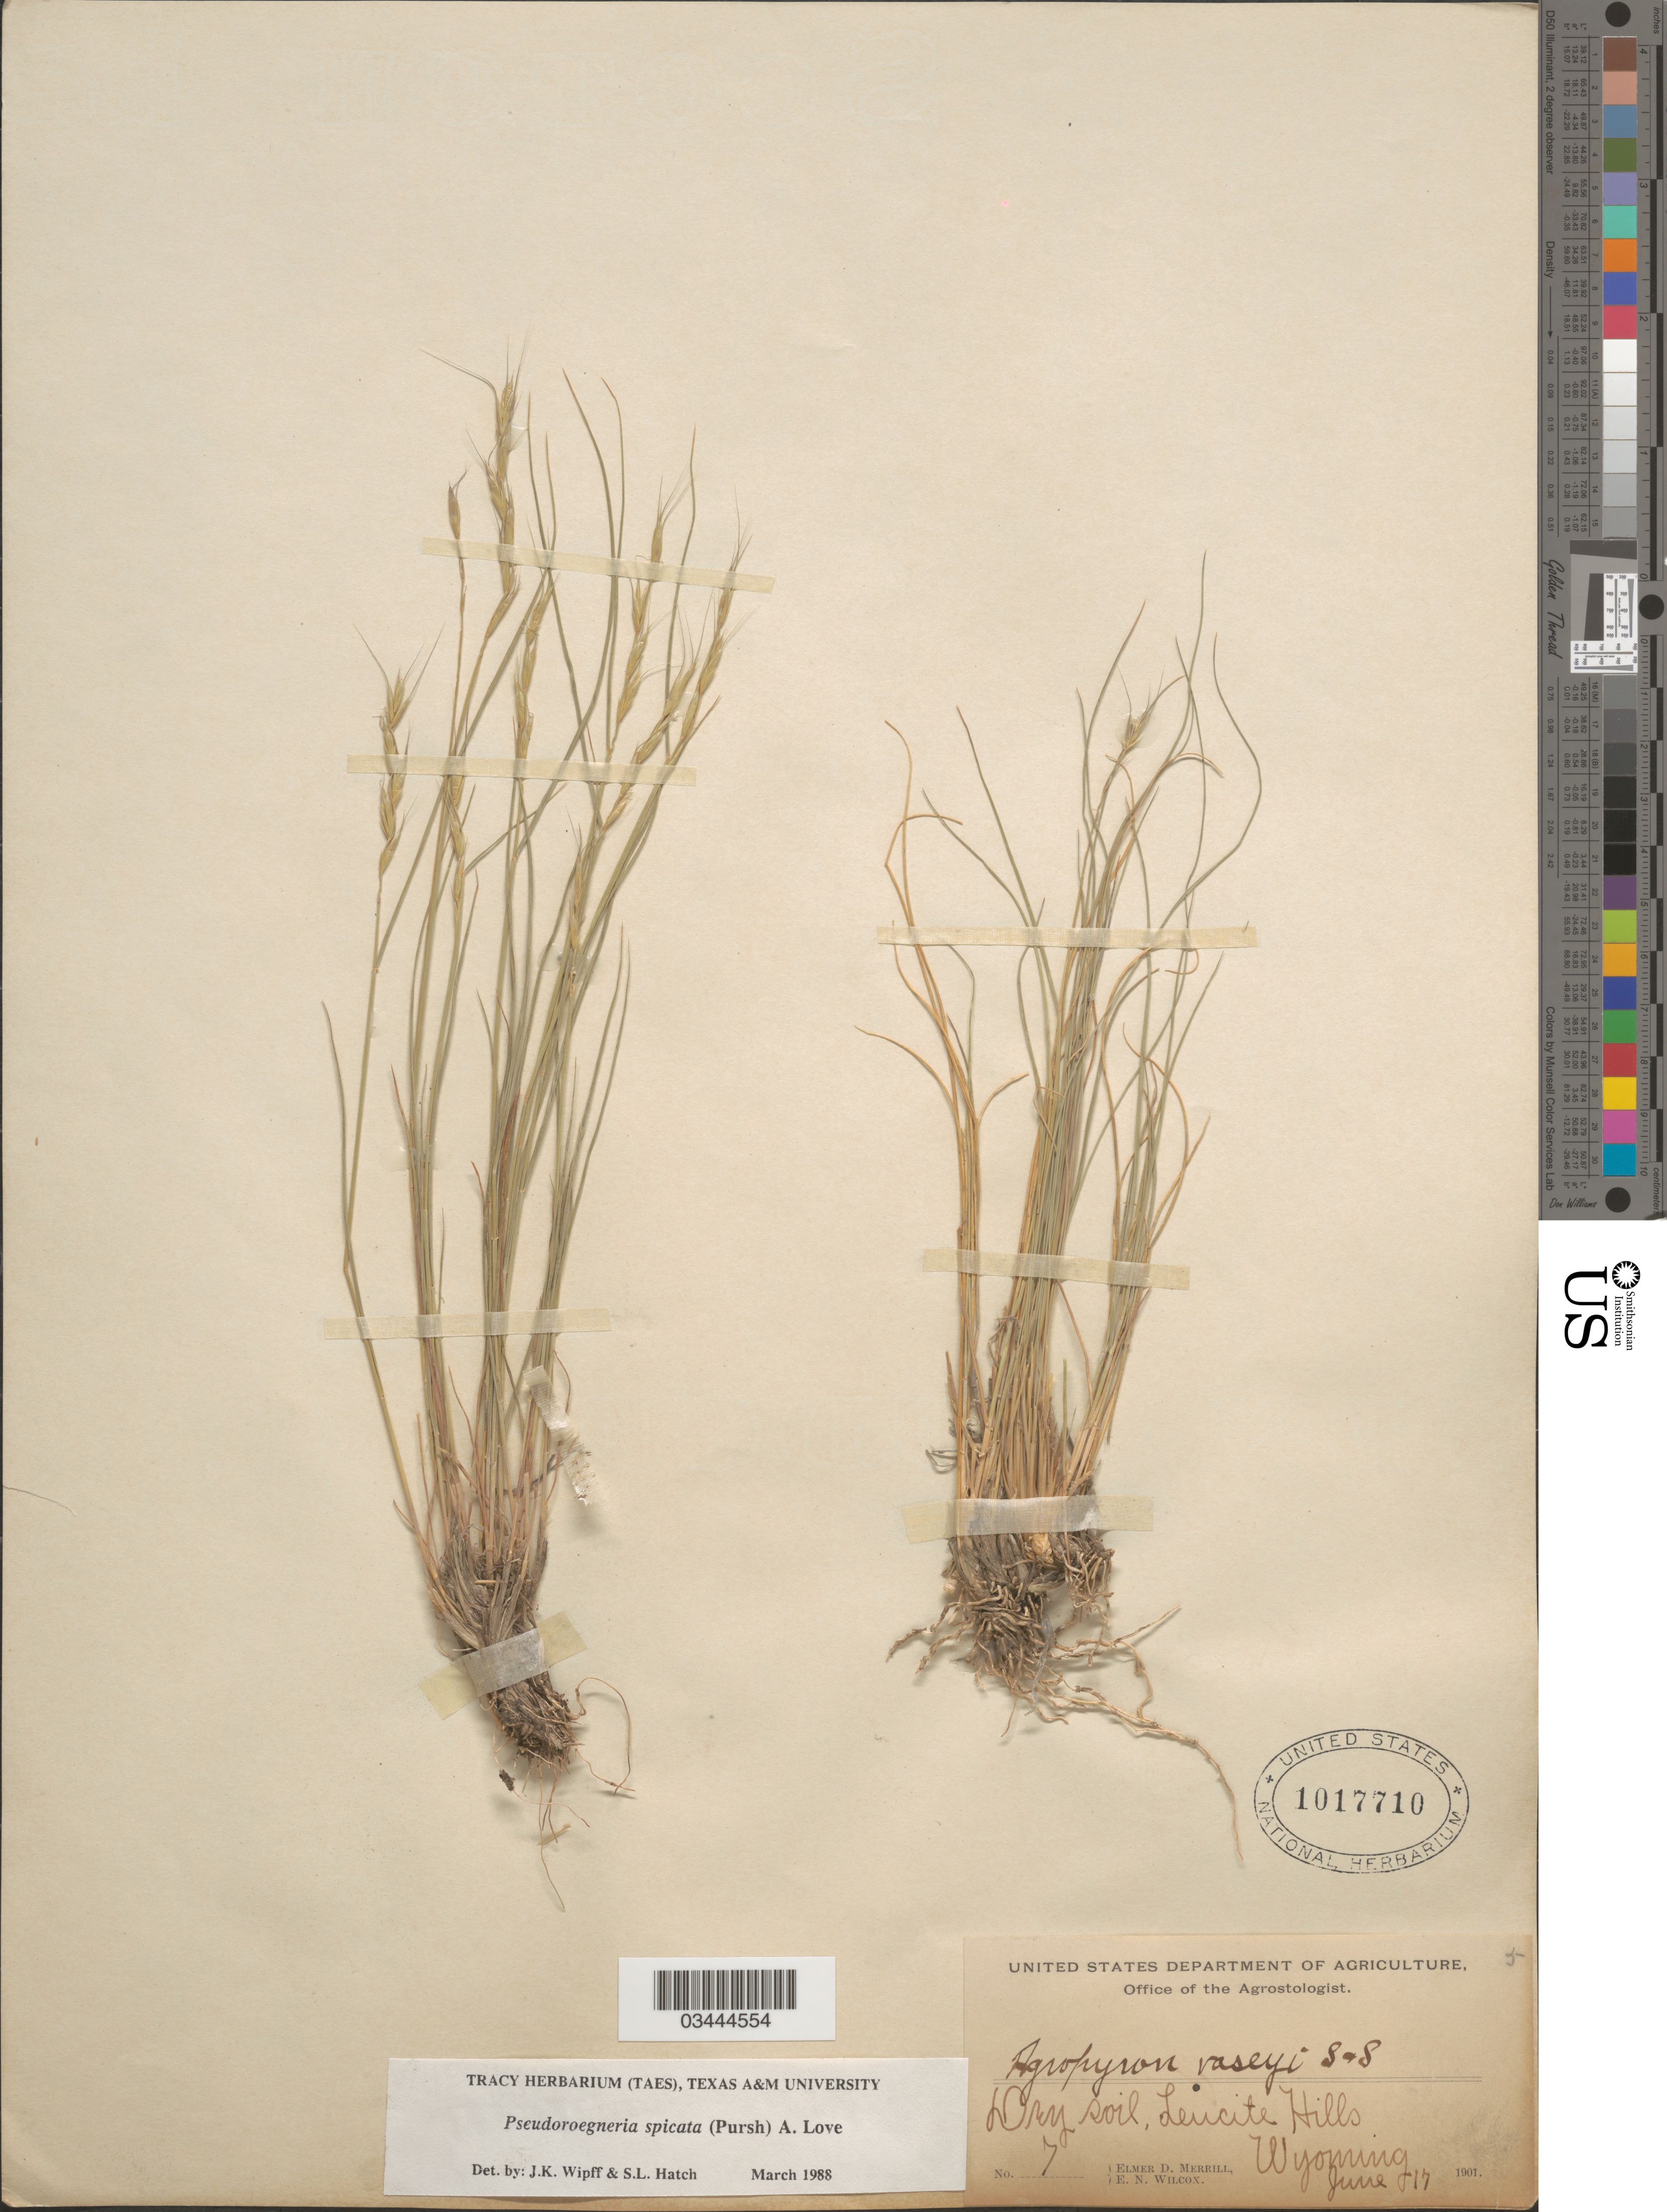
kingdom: Plantae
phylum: Tracheophyta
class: Liliopsida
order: Poales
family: Poaceae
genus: Pseudoroegneria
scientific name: Pseudoroegneria spicata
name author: (Pursh) Á. Löve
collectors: E. D. Merrill & E. Wilcox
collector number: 7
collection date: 1901-06-17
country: United States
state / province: Wyoming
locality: Dry soil, Leucite Hills.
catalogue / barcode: US 1017710